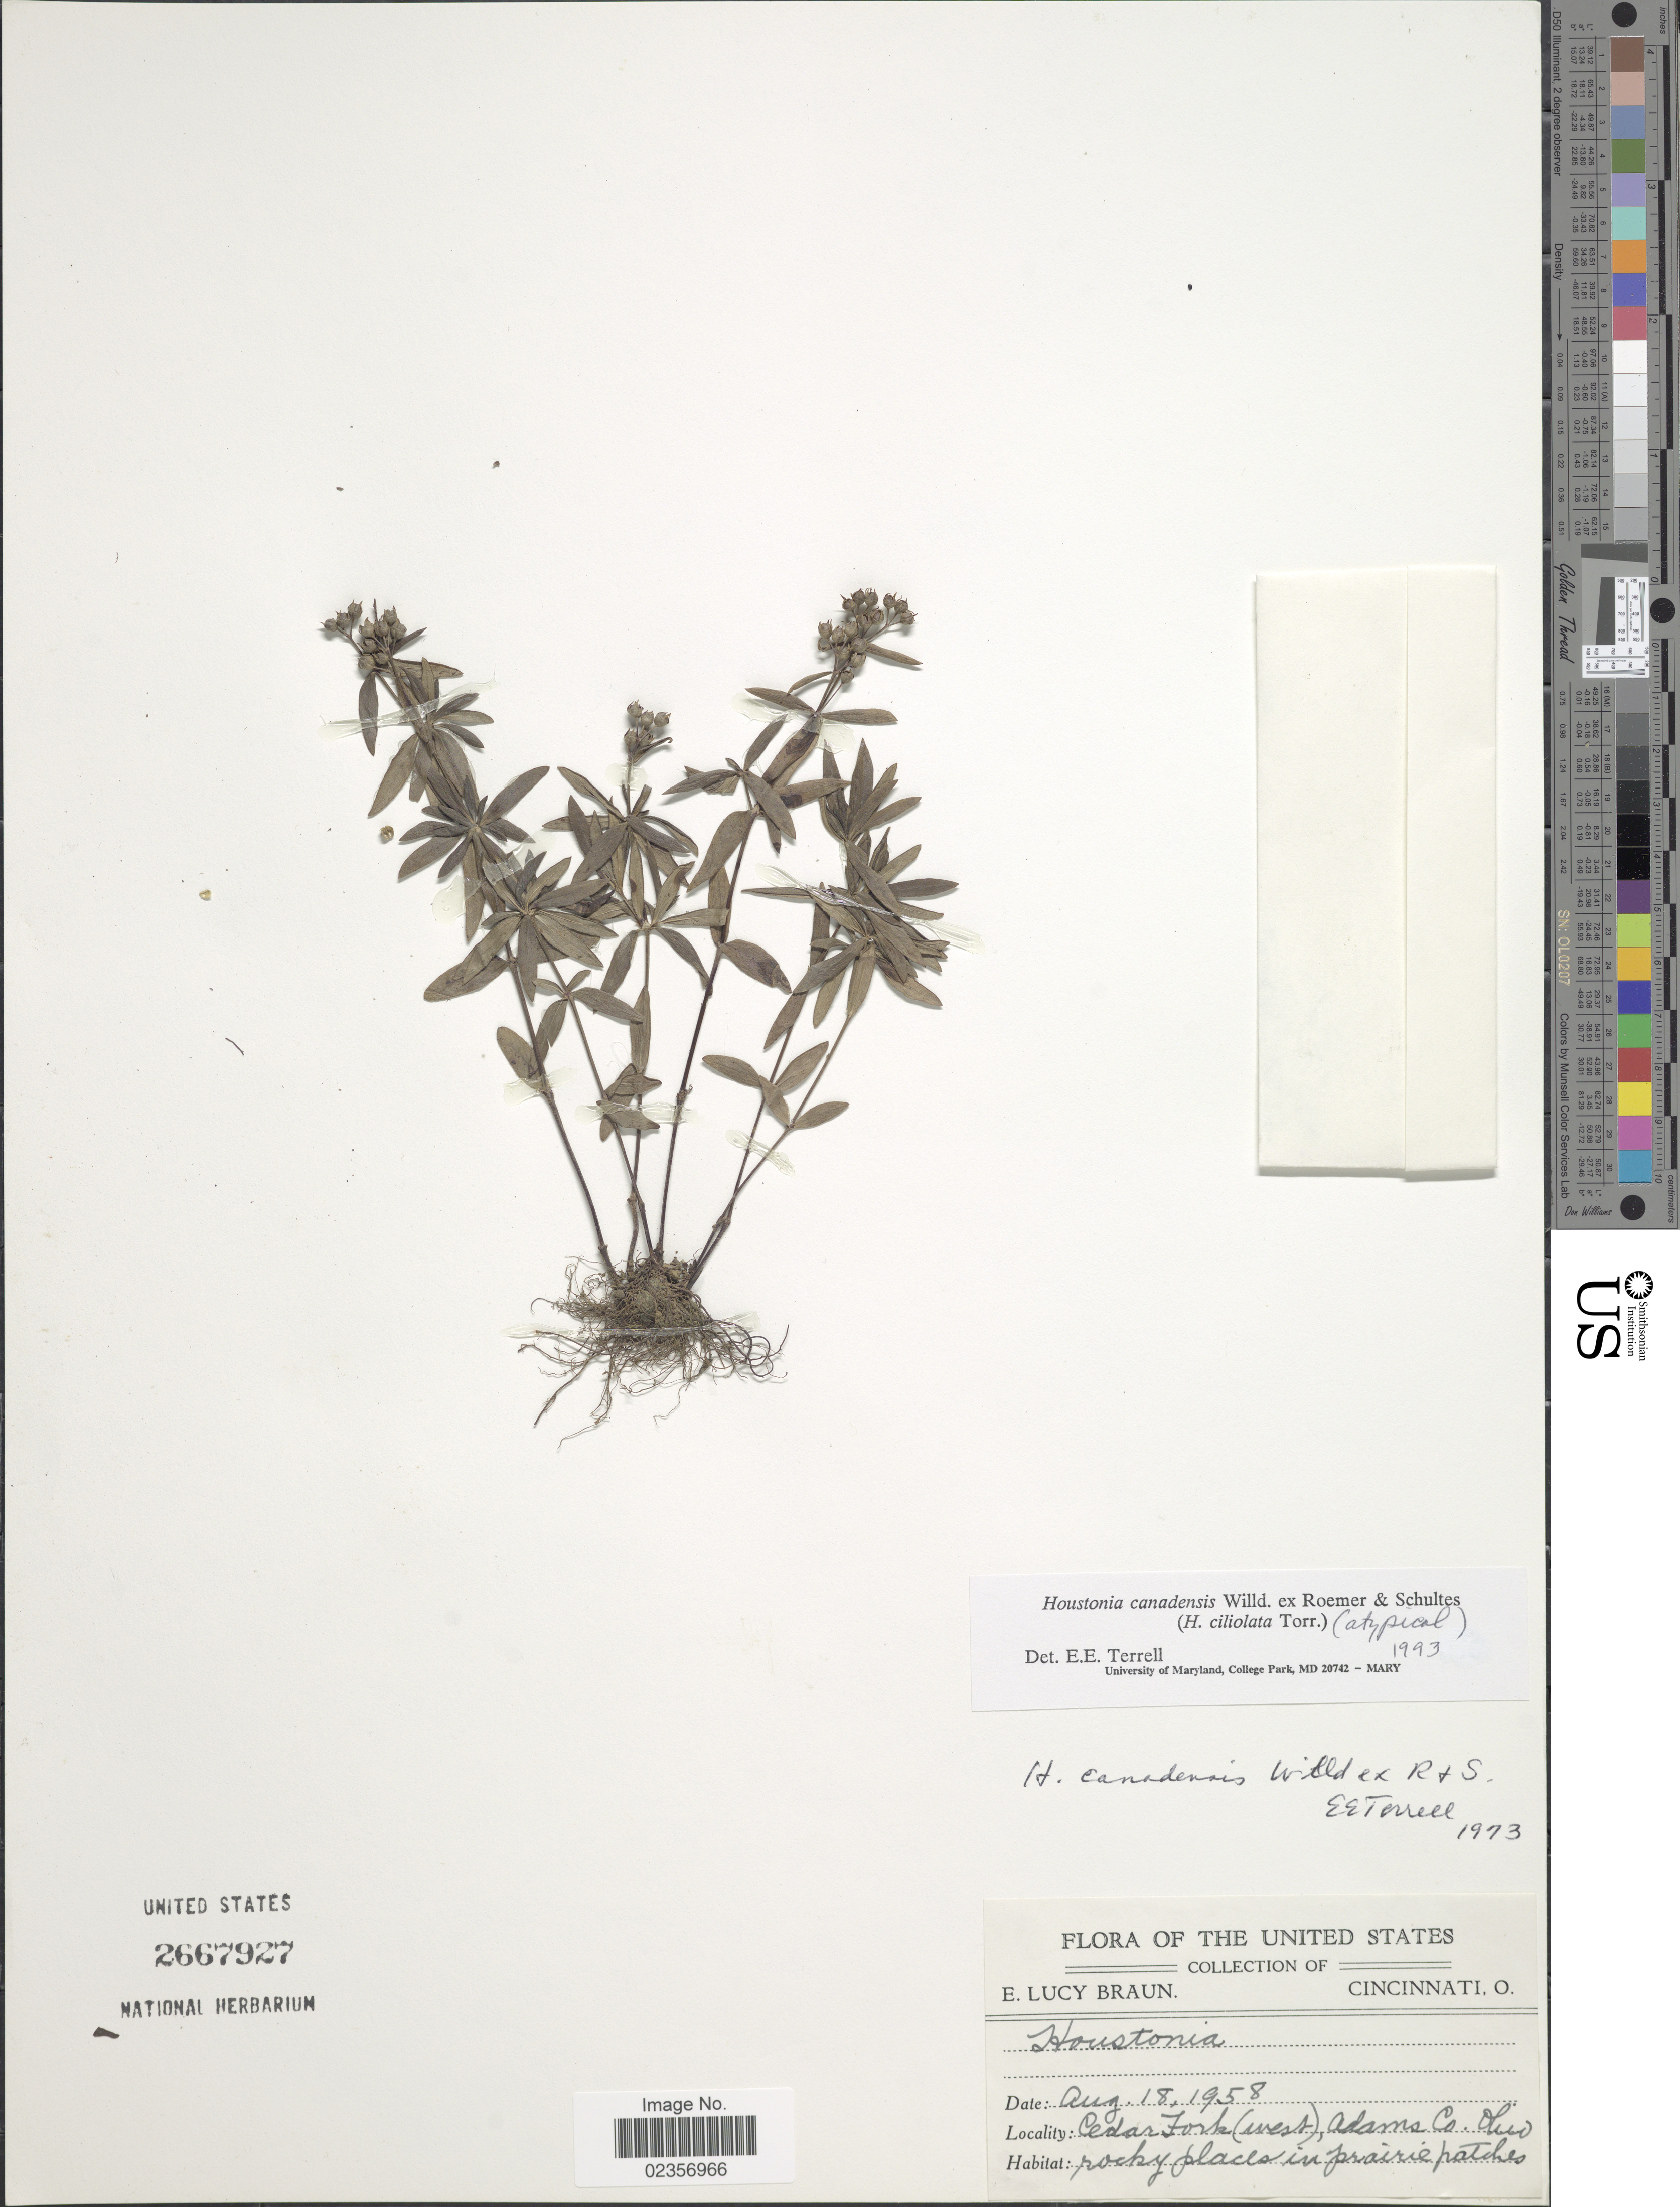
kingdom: Plantae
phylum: Tracheophyta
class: Magnoliopsida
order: Gentianales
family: Rubiaceae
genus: Houstonia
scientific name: Houstonia canadensis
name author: Willd.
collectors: E. L. Braun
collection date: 1958-08-18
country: United States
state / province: Ohio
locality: Cedar Fork (west), Adams Co., rocky places in prairie patches.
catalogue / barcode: US 2667927